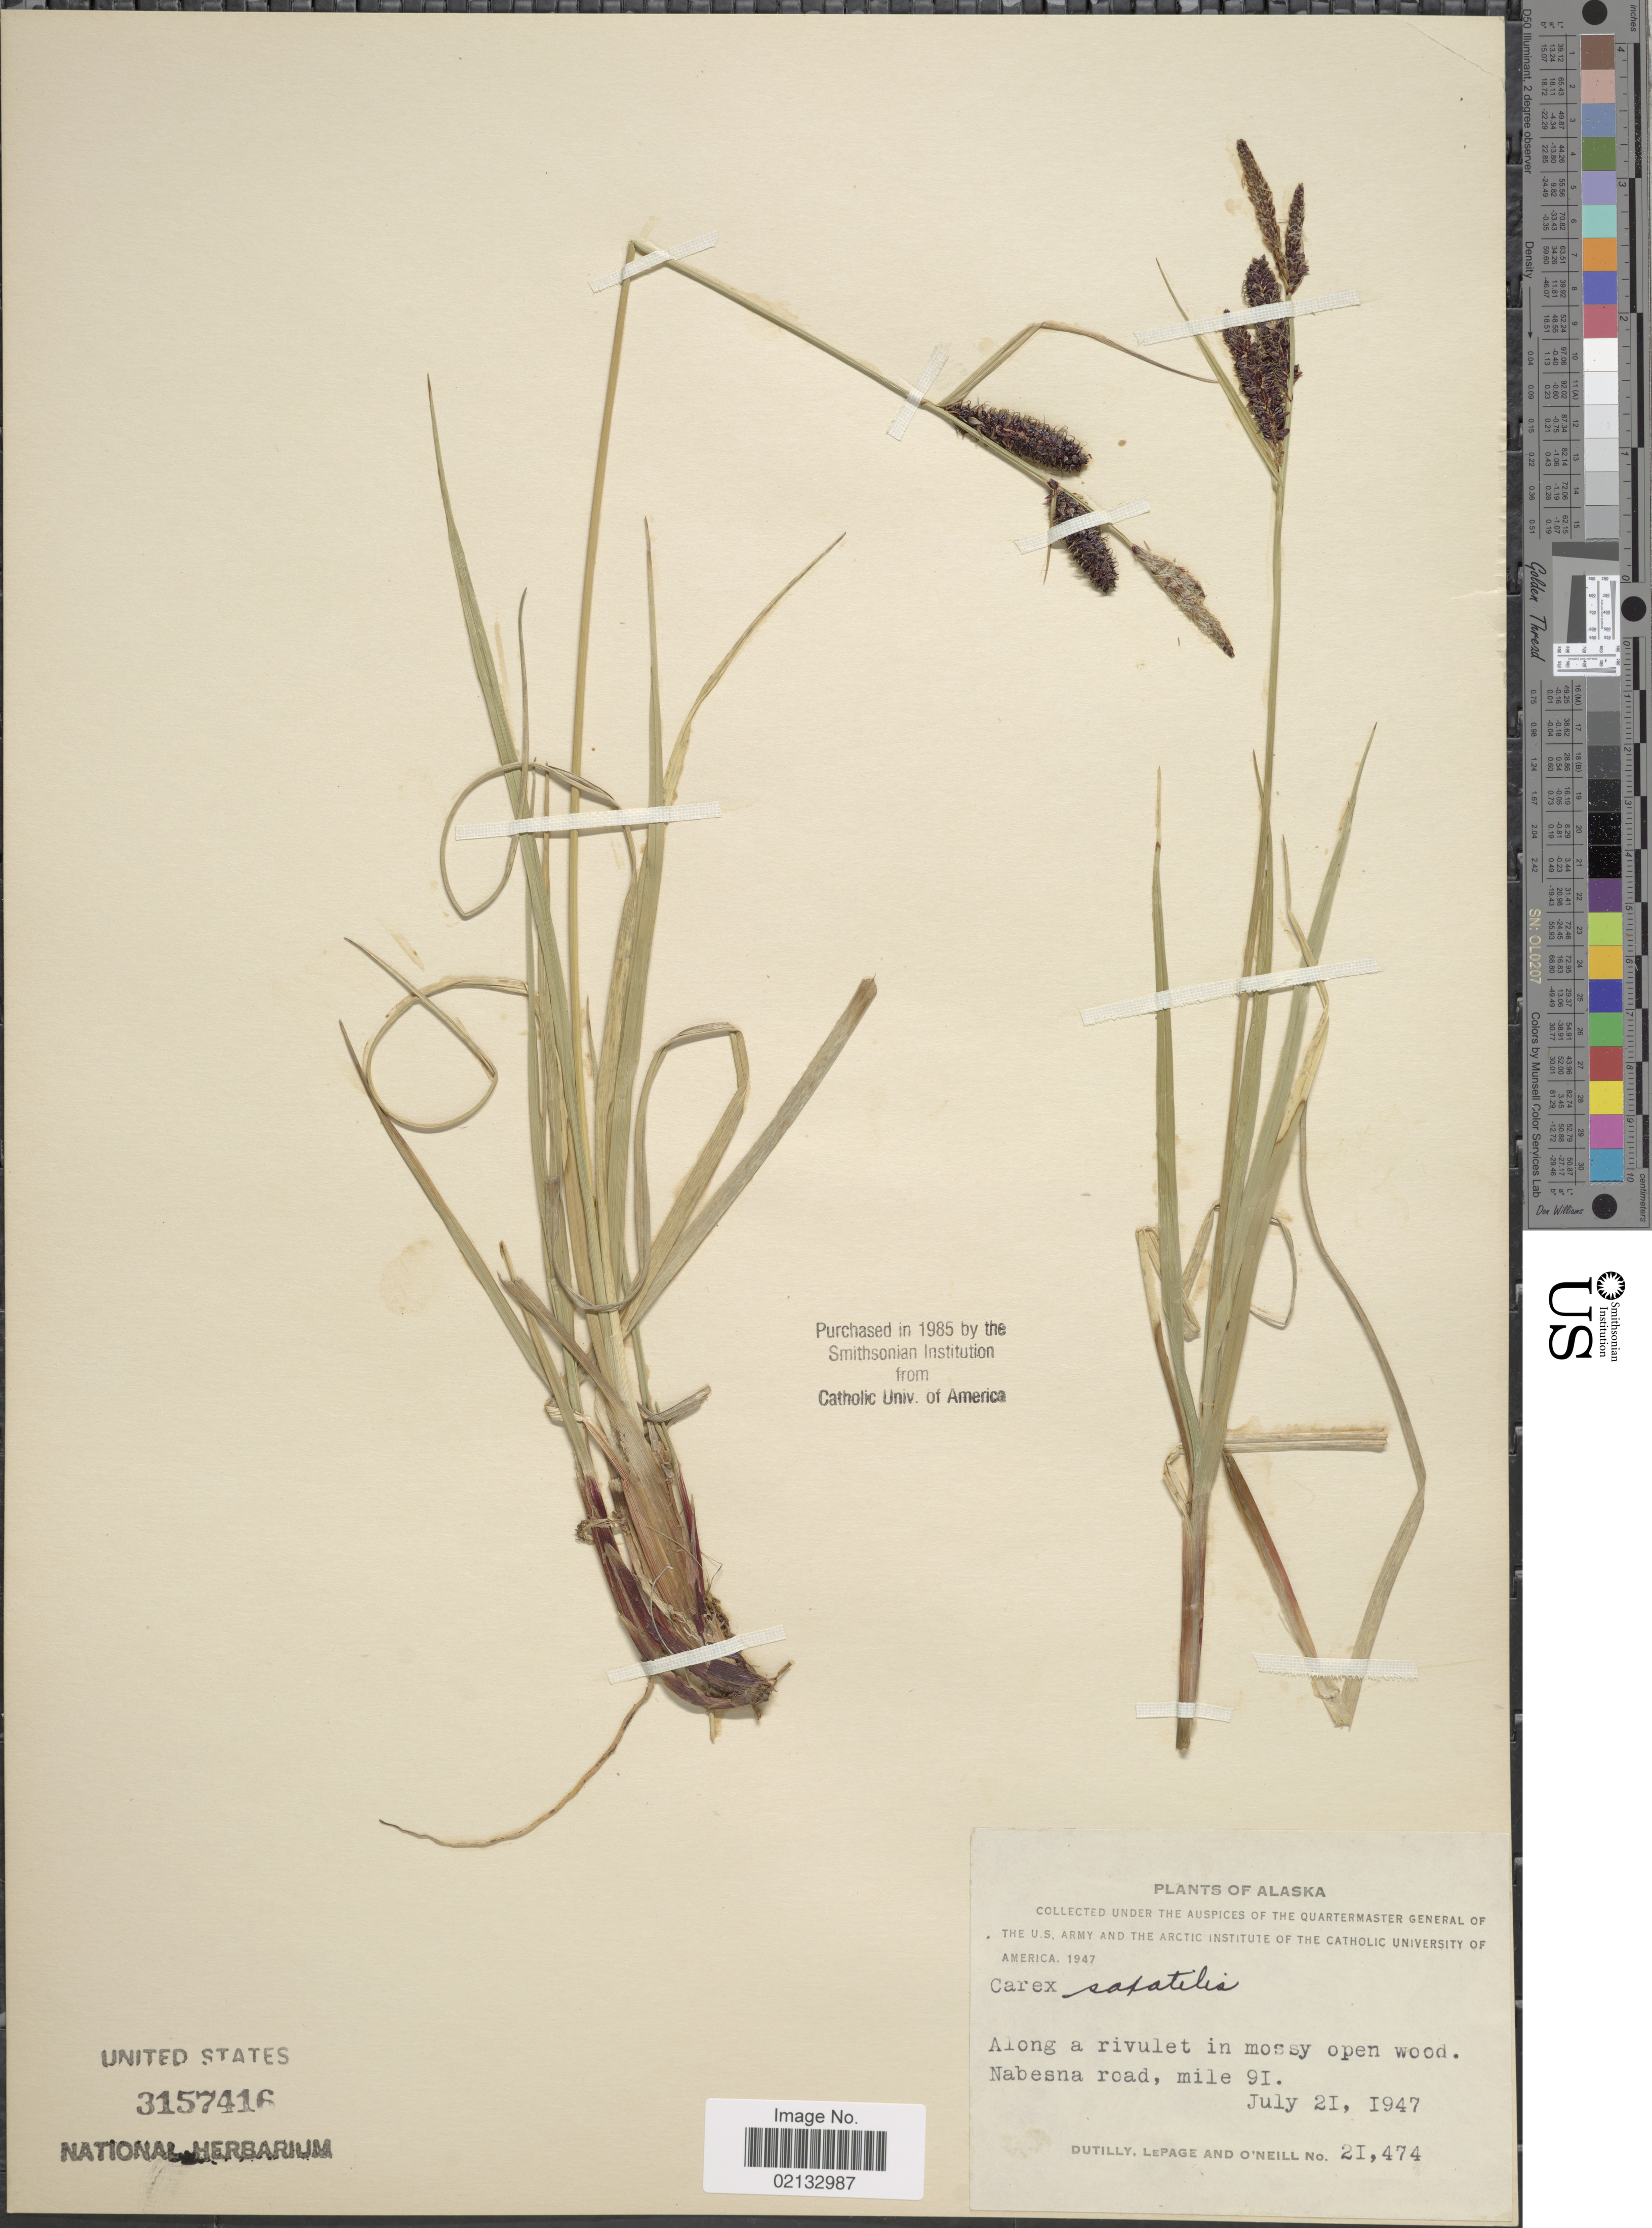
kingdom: Plantae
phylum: Tracheophyta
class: Liliopsida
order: Poales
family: Cyperaceae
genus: Carex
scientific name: Carex saxatilis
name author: L.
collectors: -. Dutilly, -. LePage & O' Neill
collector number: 21474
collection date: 1947-07-21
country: United States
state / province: Alaska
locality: Along a rivulet in mossy open wood. Nabesna road, mile 91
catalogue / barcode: US 3157416